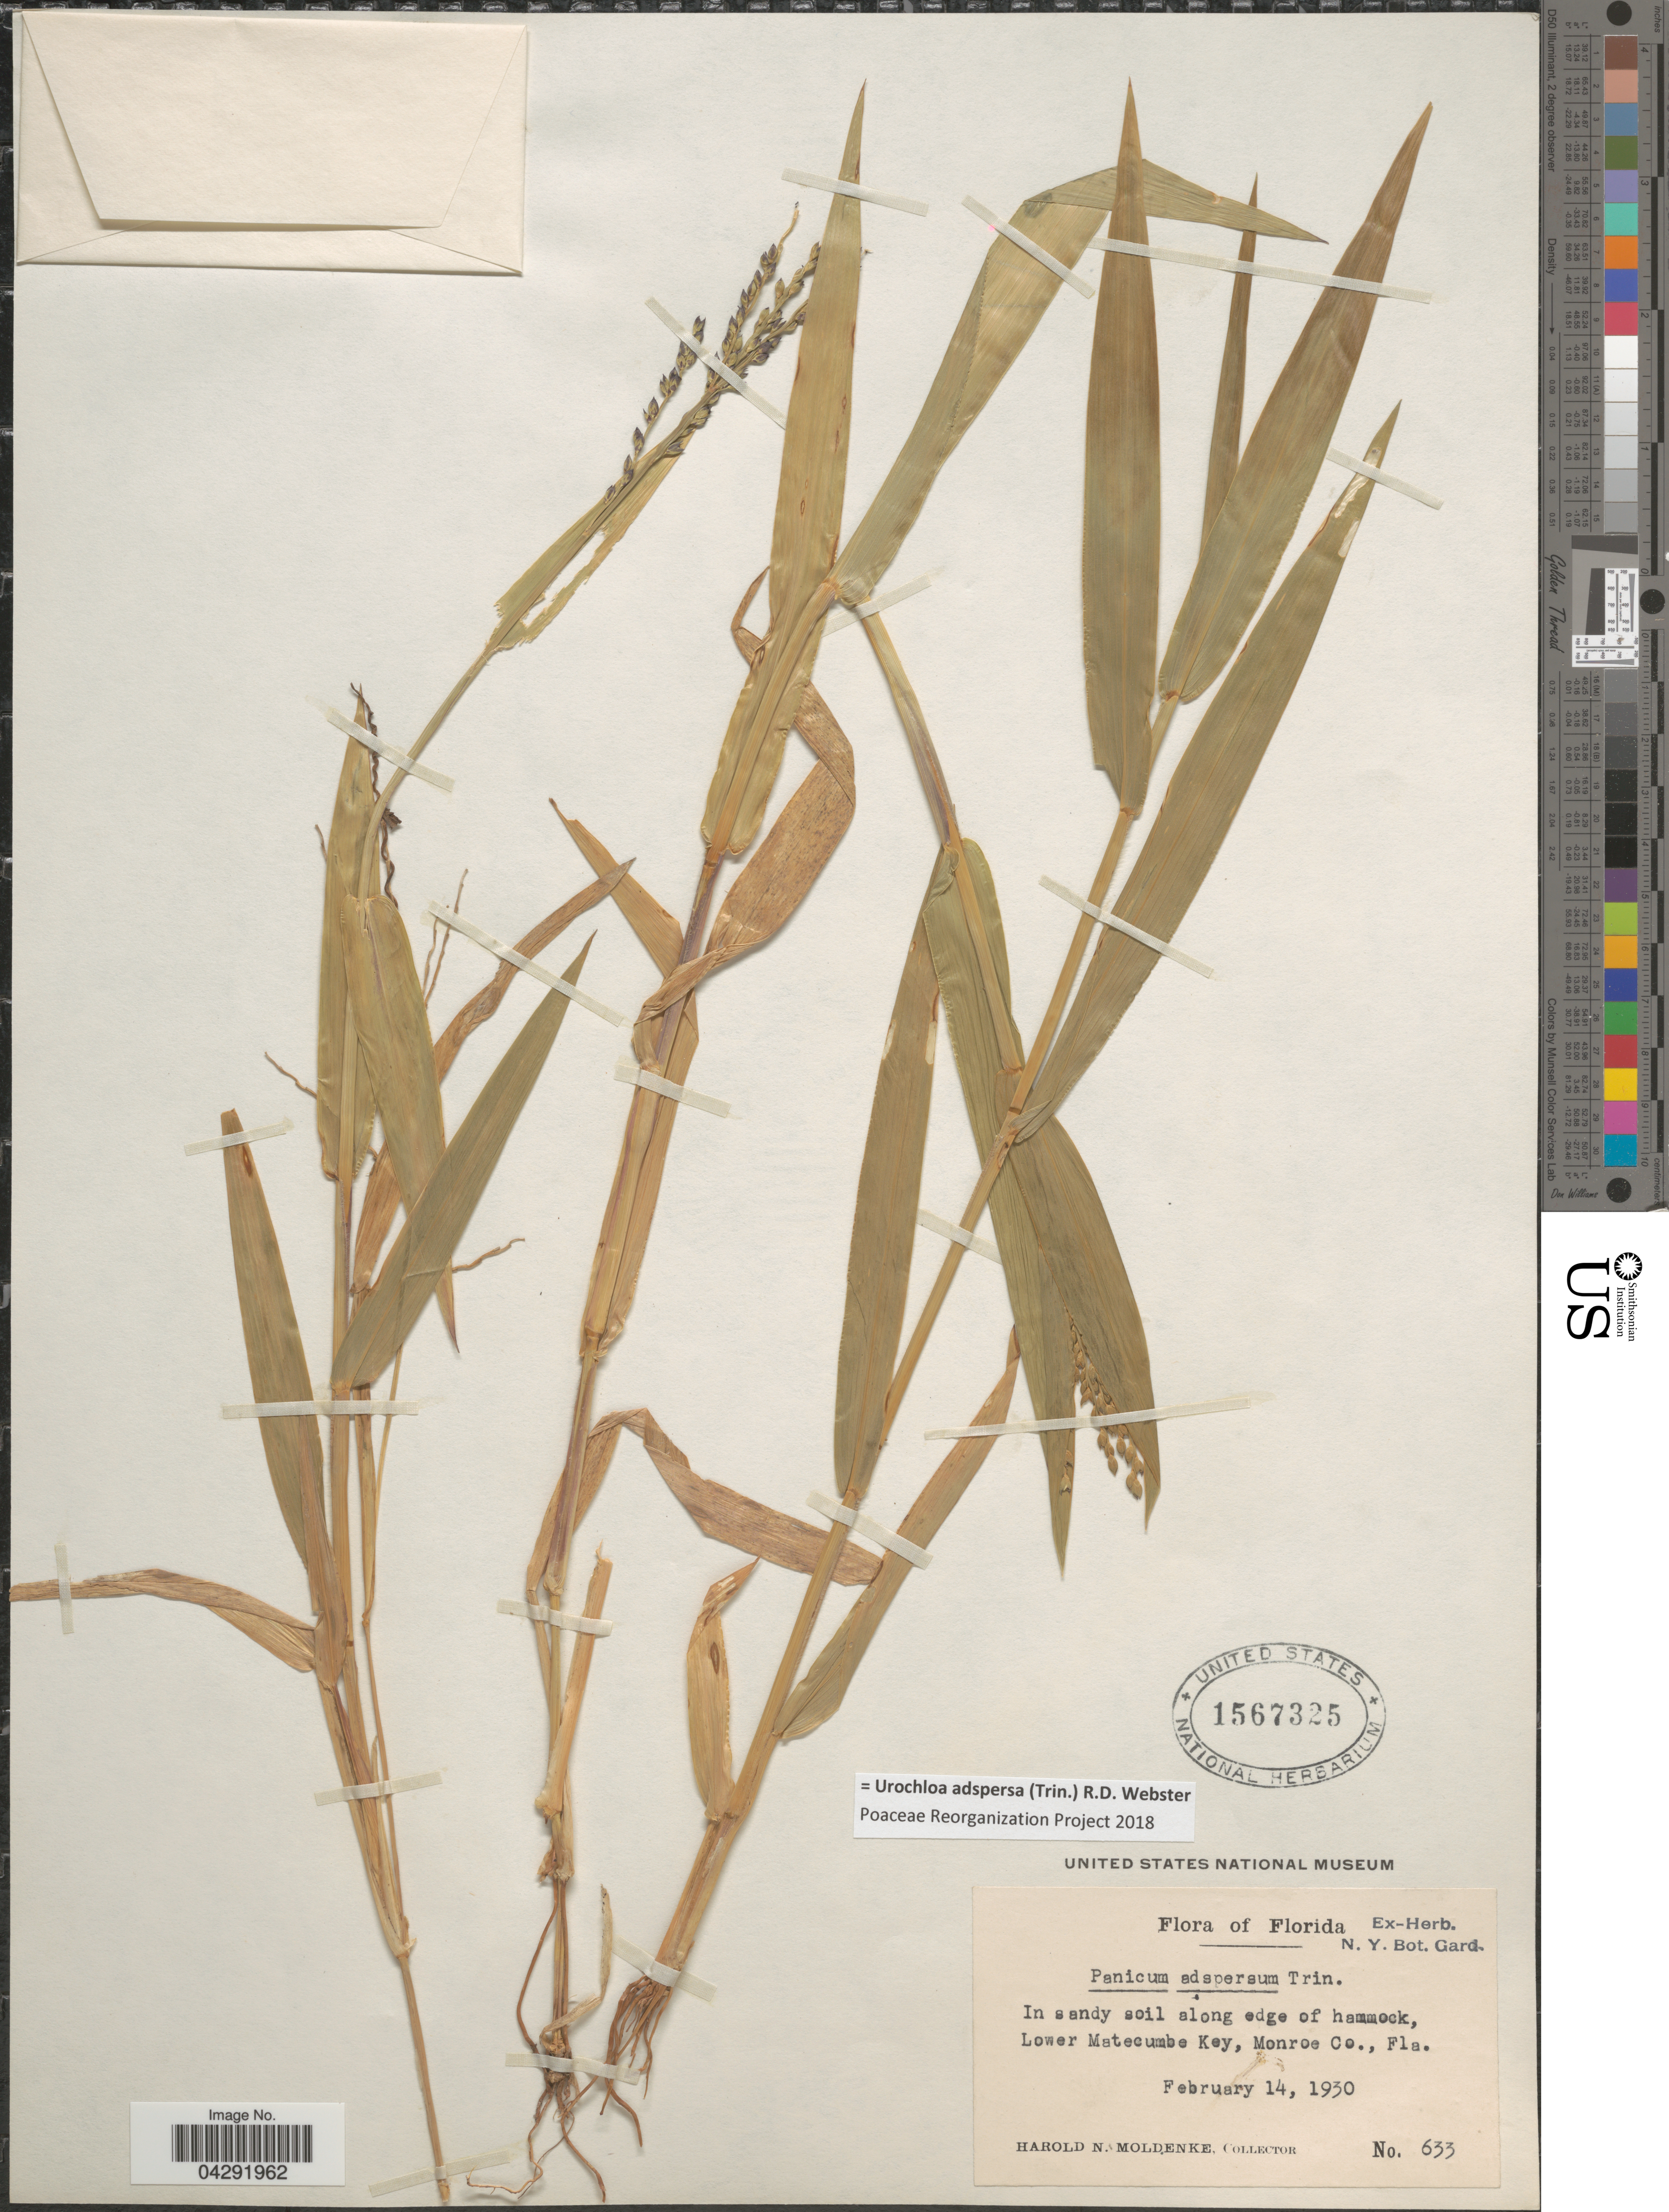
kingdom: Plantae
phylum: Tracheophyta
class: Liliopsida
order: Poales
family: Poaceae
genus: Urochloa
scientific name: Urochloa adspersa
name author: (Trin.) R.D. Webster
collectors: H. N. Moldenke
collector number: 633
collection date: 1930-02-14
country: United States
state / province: Florida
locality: In sandy soil along edge of hammock, Lower Matecumbe Key, Monroe Co.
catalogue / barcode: US 1567325